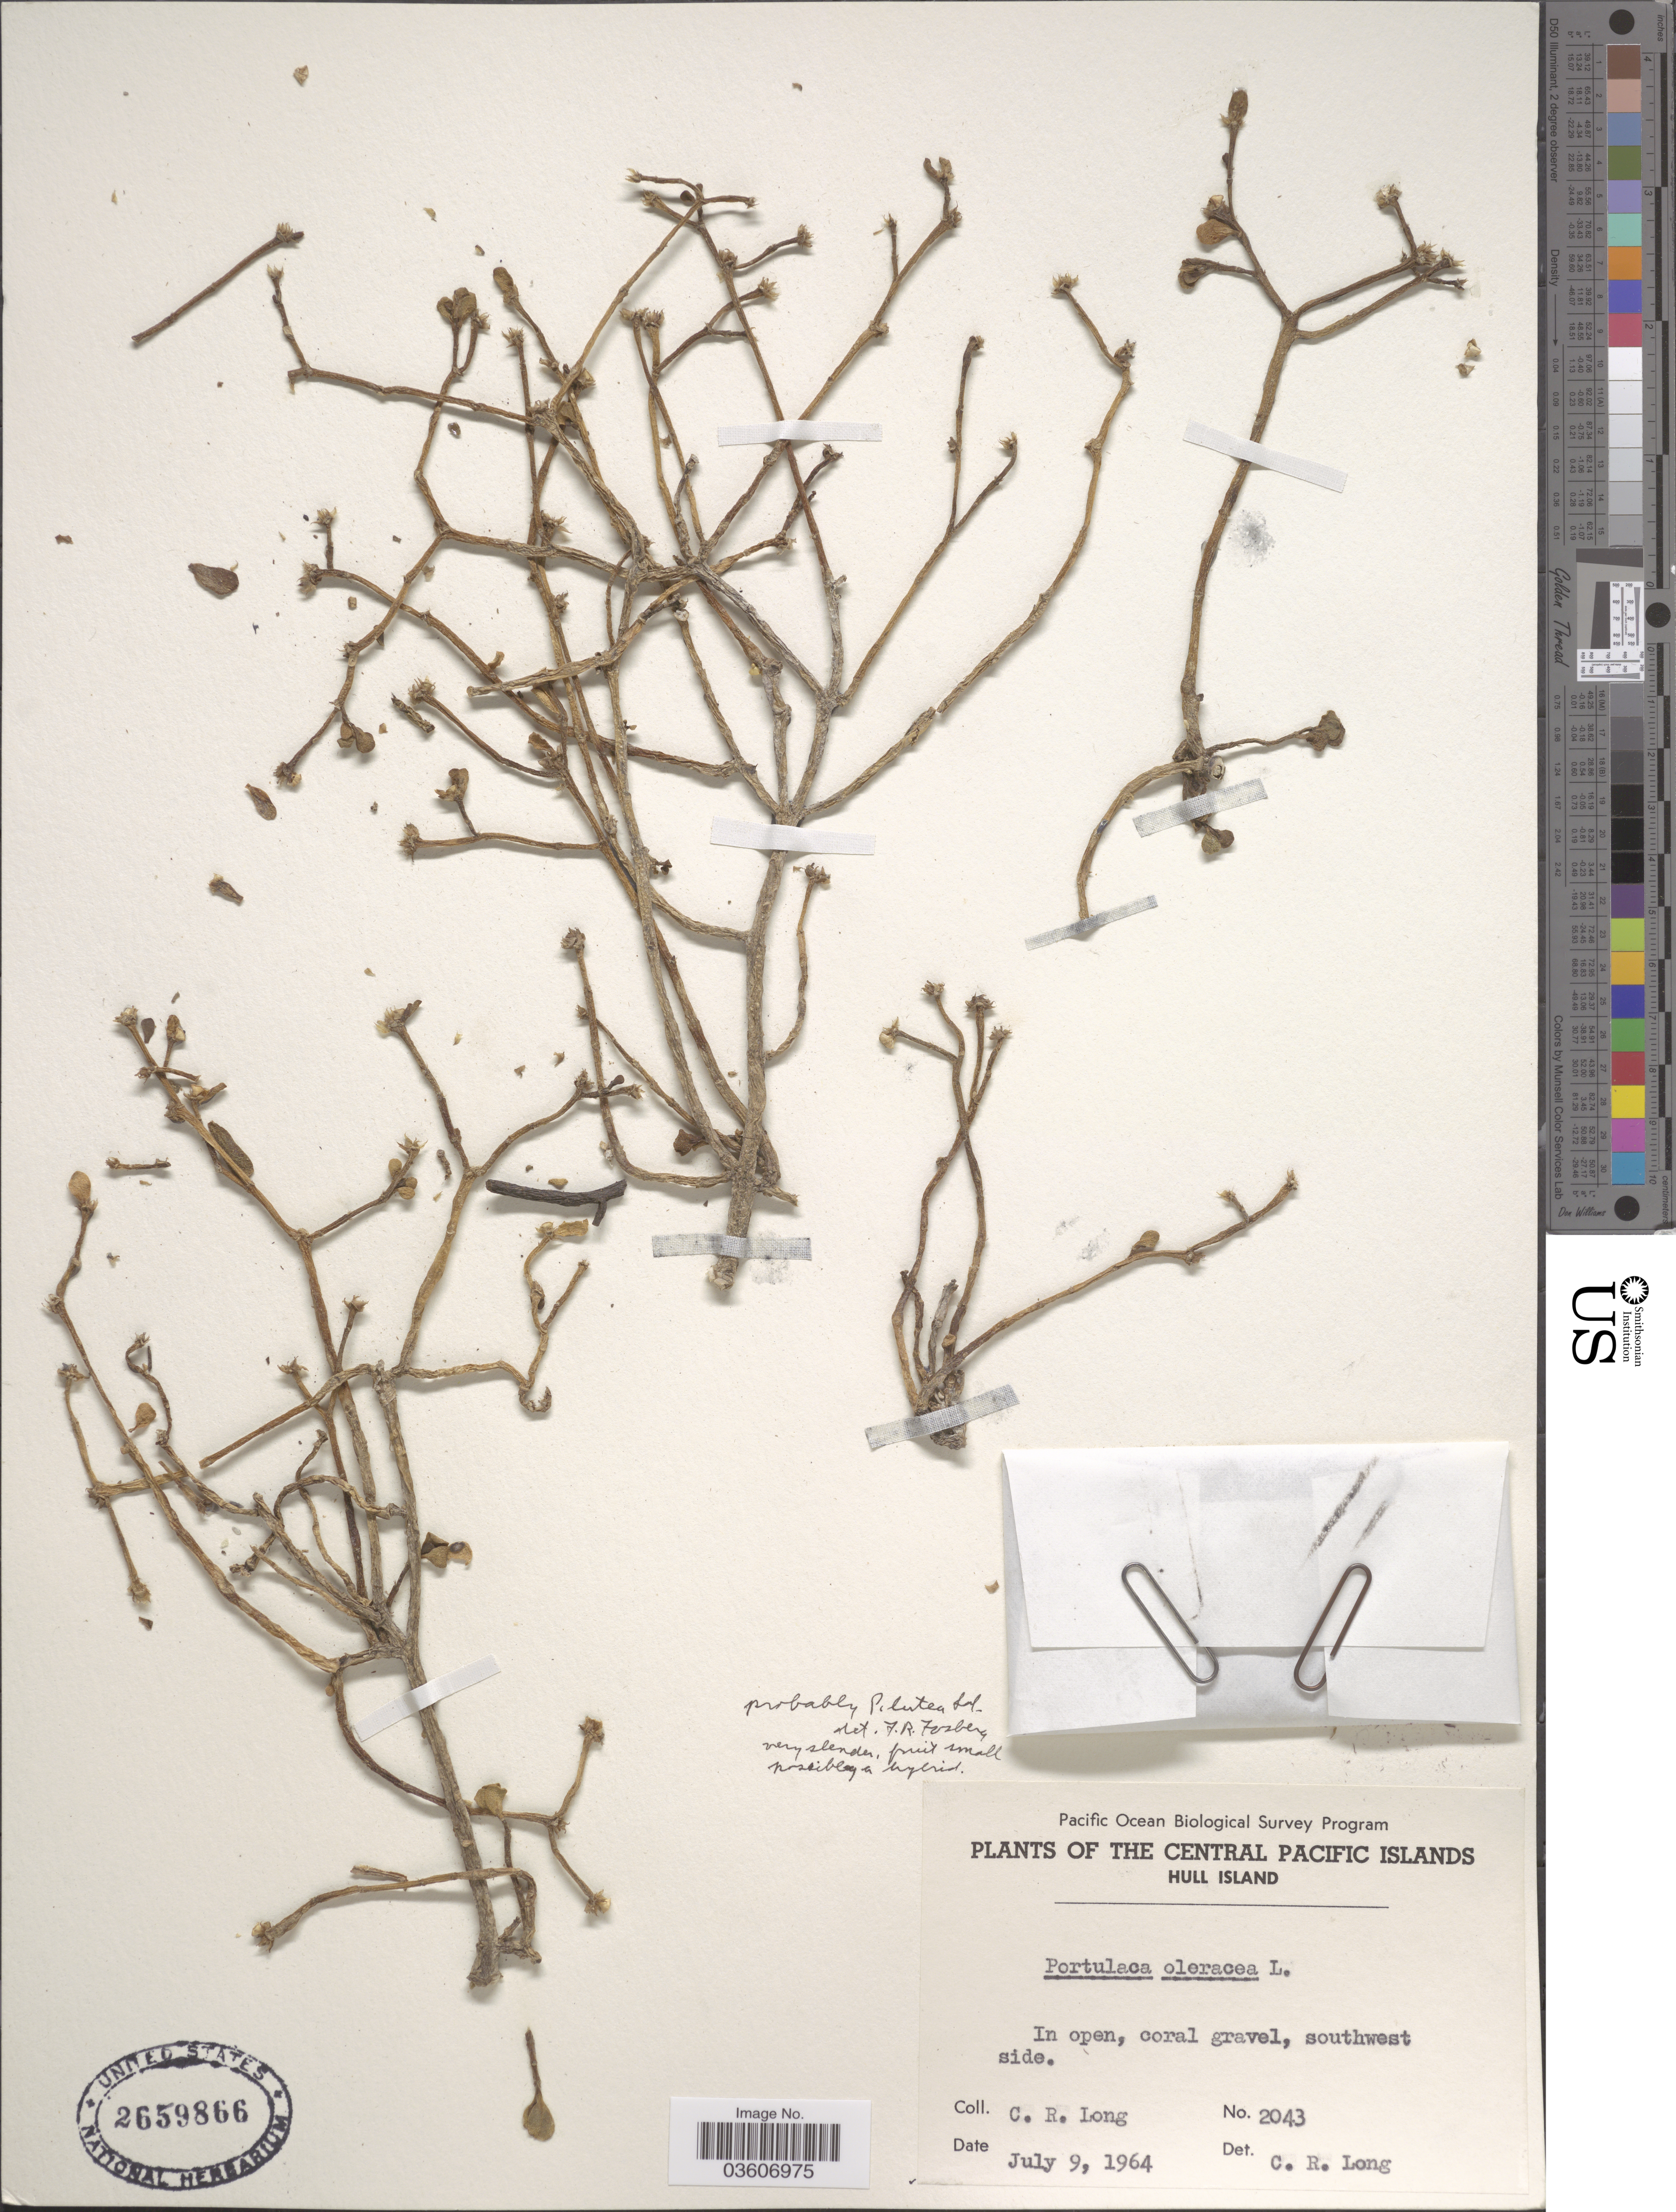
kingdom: Plantae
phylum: Tracheophyta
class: Magnoliopsida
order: Caryophyllales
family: Portulacaceae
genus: Portulaca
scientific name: Portulaca lutea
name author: Sol. ex G. Forst.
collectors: C. R. Long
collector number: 2043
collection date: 1964-07-09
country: Kiribati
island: Orona [Hull] Atoll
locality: The Central Pacific Islands. Hull Island. Southwest side.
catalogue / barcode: US 2659866